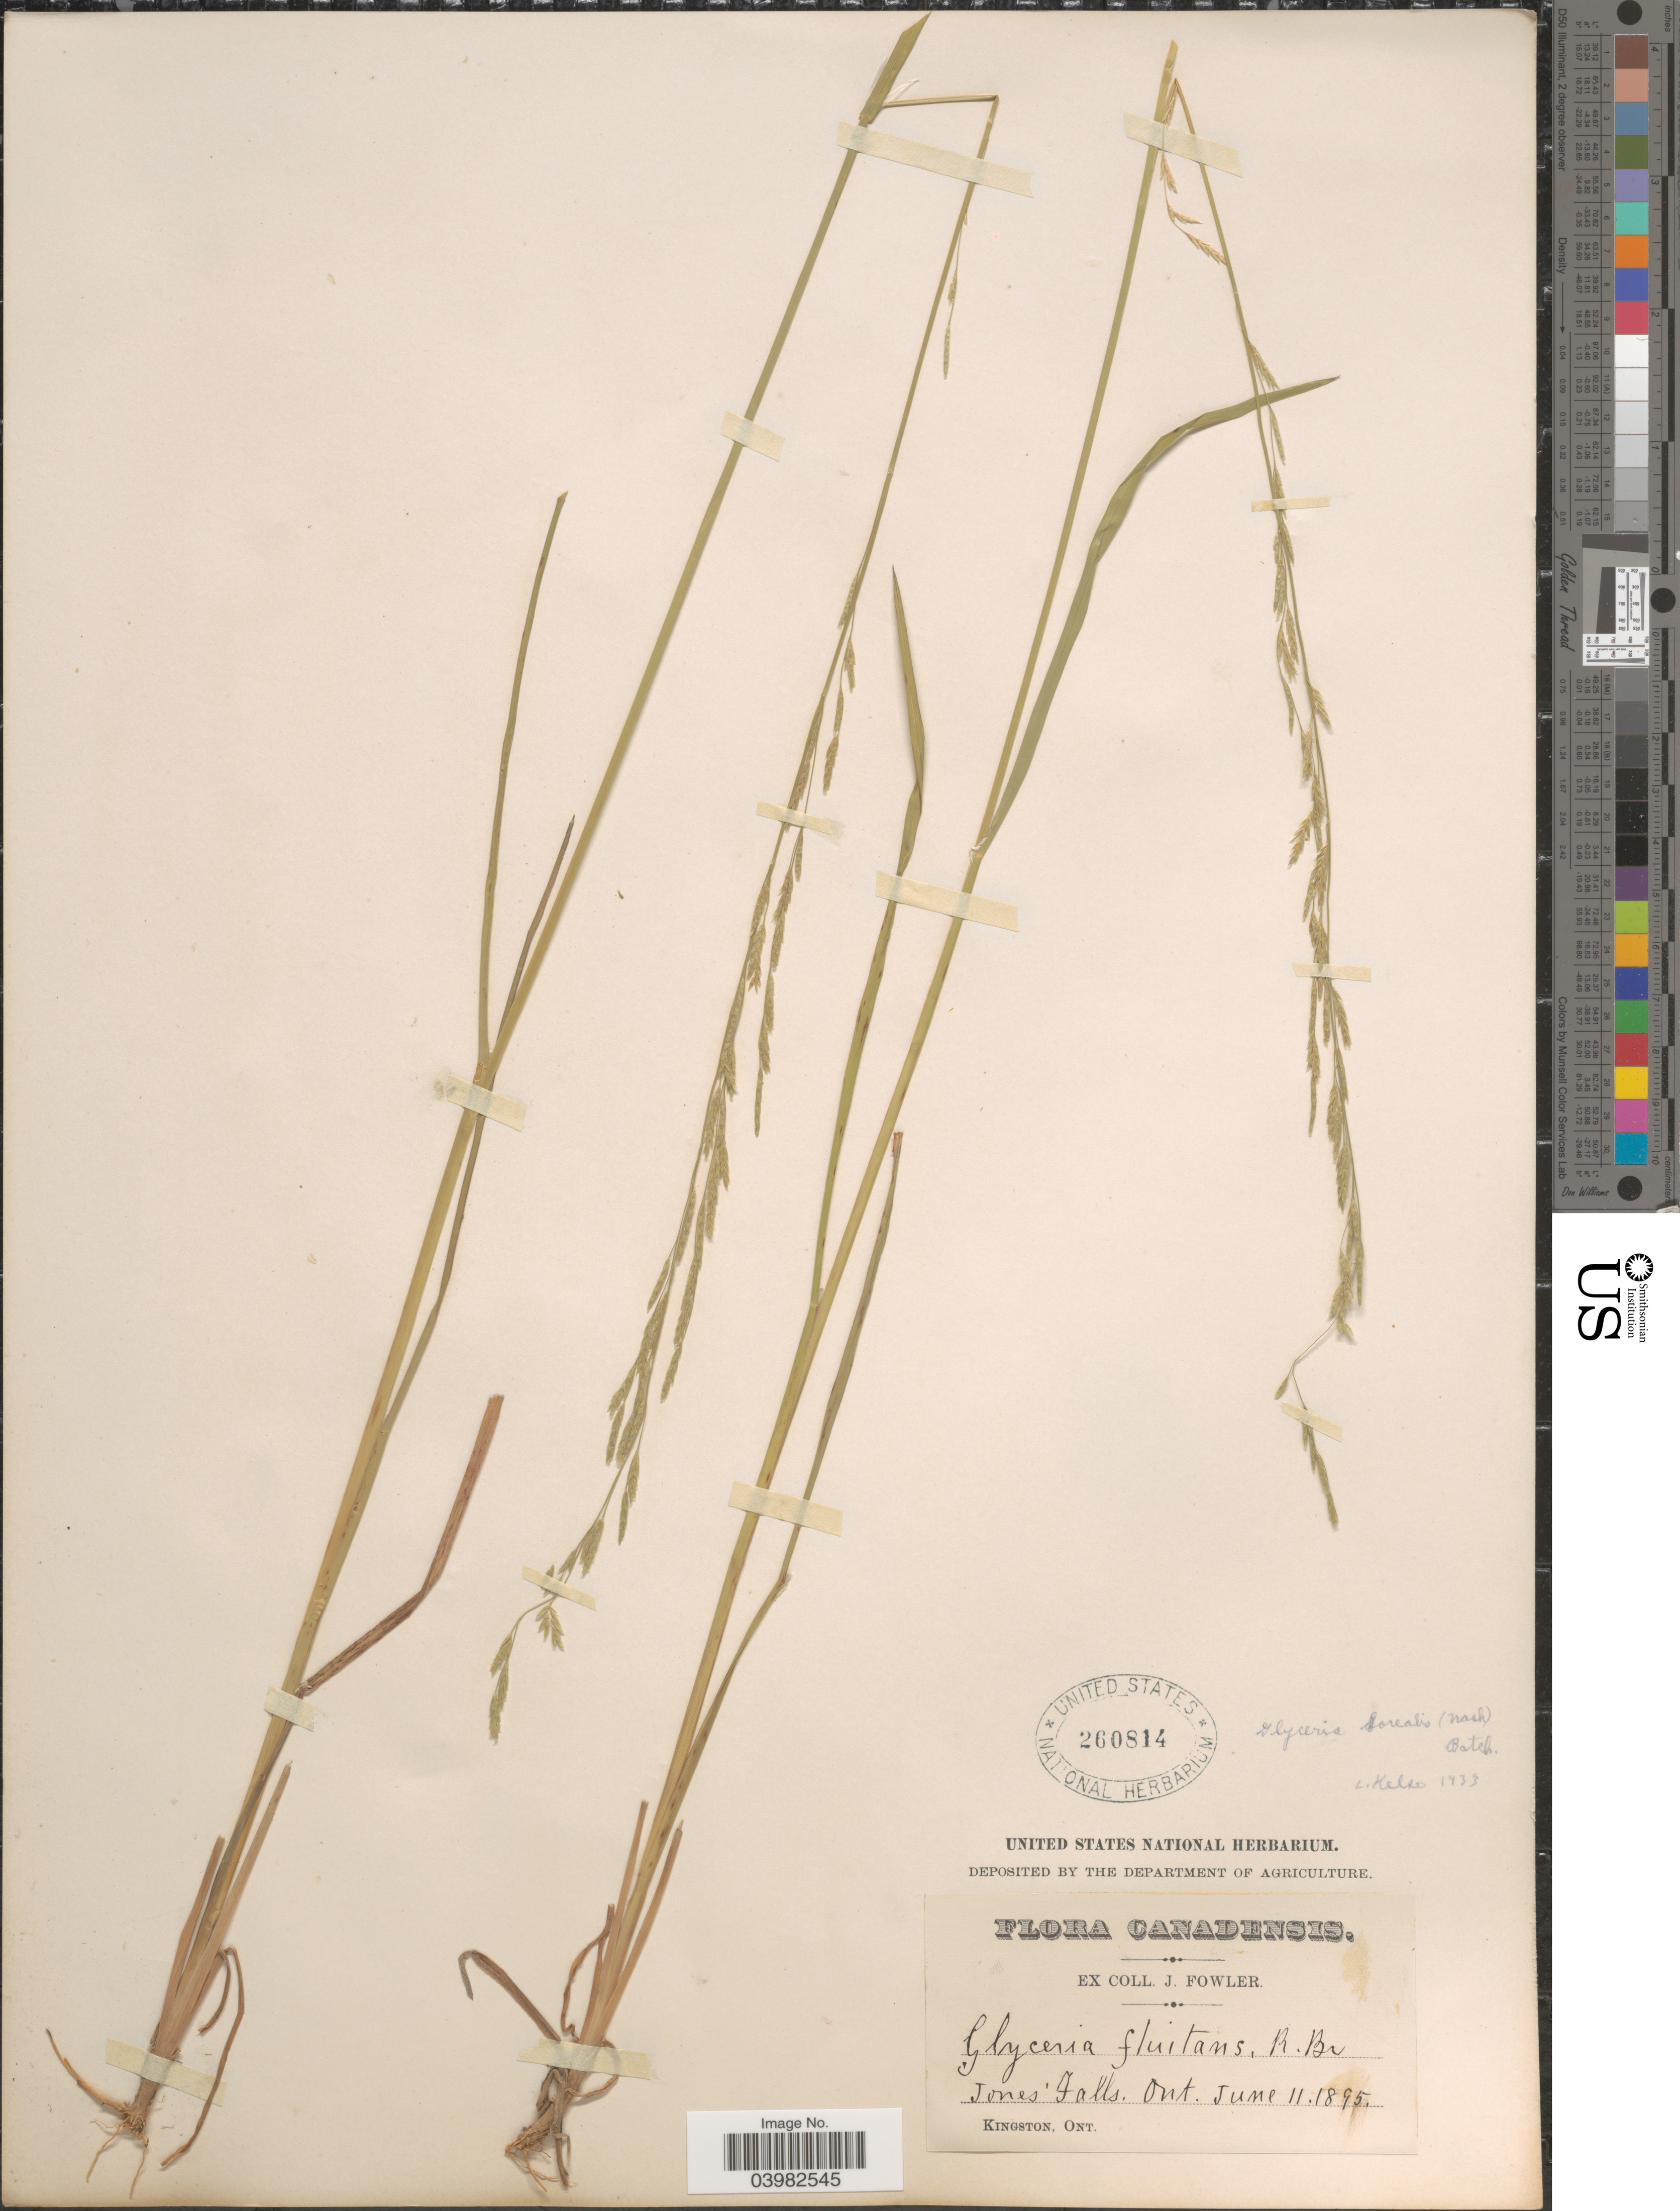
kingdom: Plantae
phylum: Tracheophyta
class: Liliopsida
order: Poales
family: Poaceae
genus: Glyceria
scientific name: Glyceria borealis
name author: (Nash) Batchelder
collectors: J. Fowler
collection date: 1895-06-11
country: Canada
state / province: Ontario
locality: Jones Falls.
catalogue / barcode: US 260814